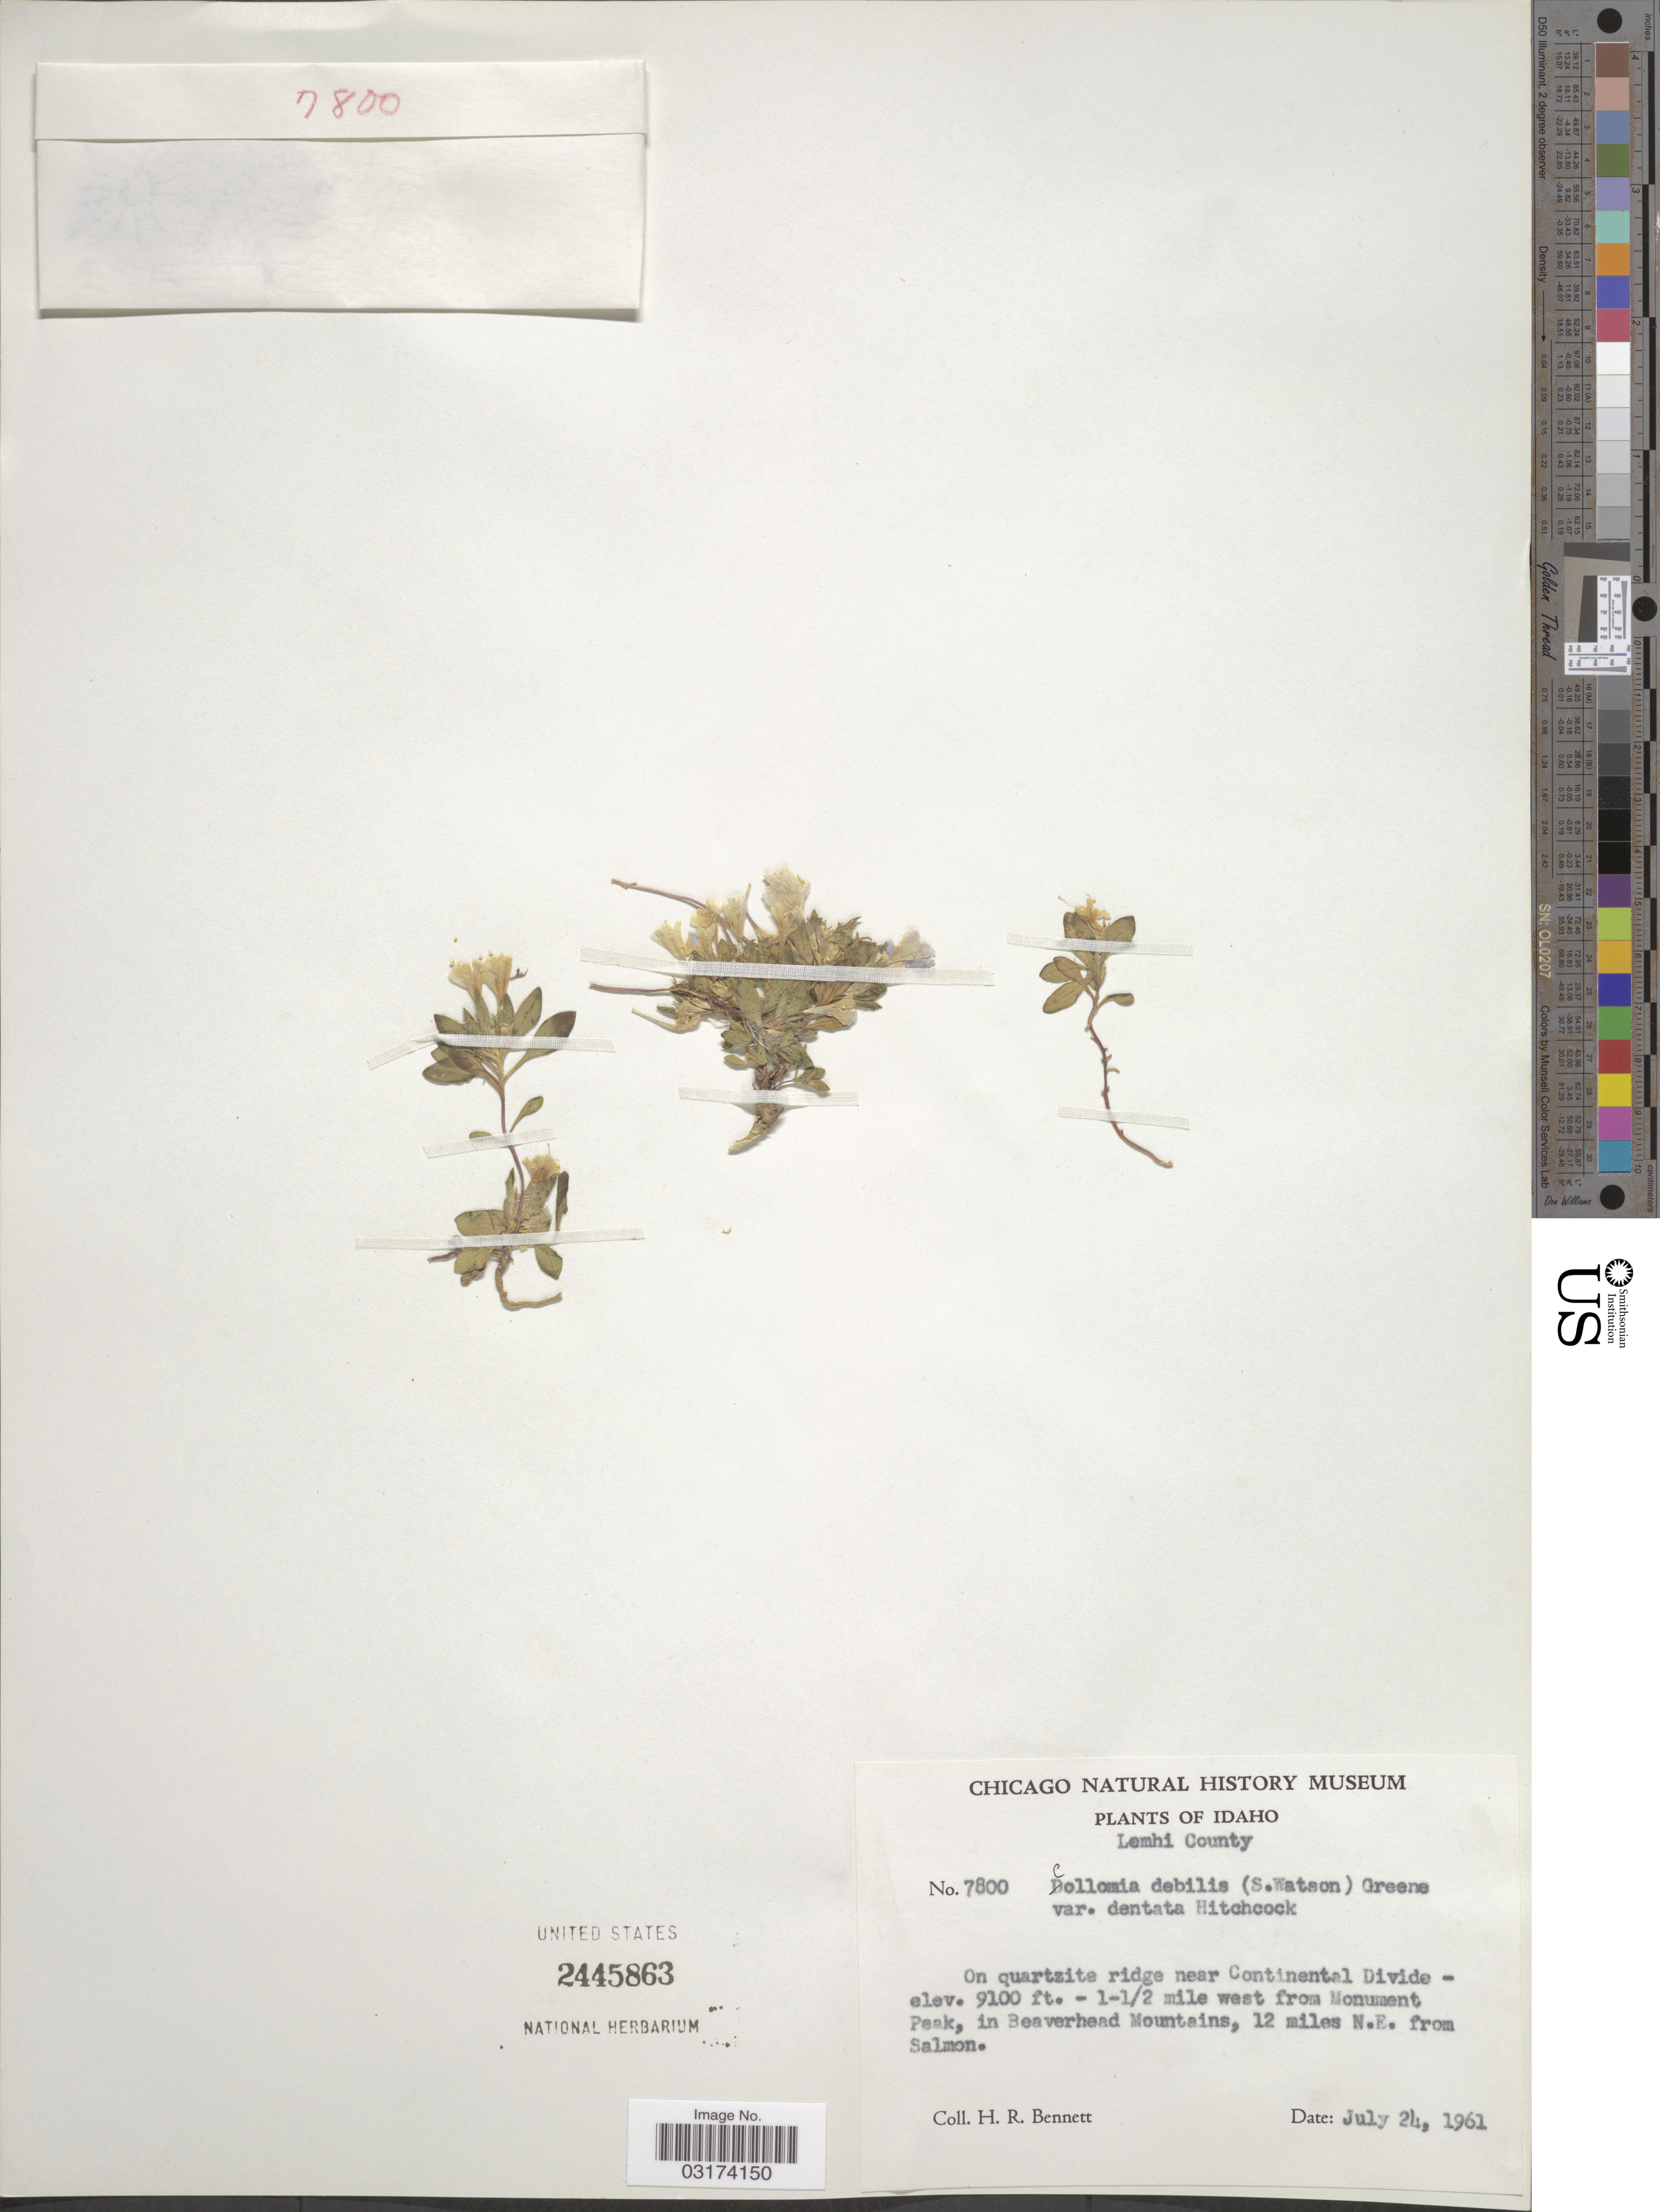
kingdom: Plantae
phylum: Tracheophyta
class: Magnoliopsida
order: Ericales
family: Polemoniaceae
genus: Collomia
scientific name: Collomia debilis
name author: (S. Watson) Greene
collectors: H. R. Bennett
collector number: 7800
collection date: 1961-07-24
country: United States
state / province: Idaho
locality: Lemhi County. On quartzite ridge near Continental Divide. 1-1½ mile west from Monument Peak, in Beaverhead Mountains, 12 miles N.E from Salmon.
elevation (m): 2774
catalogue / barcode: US 2445863